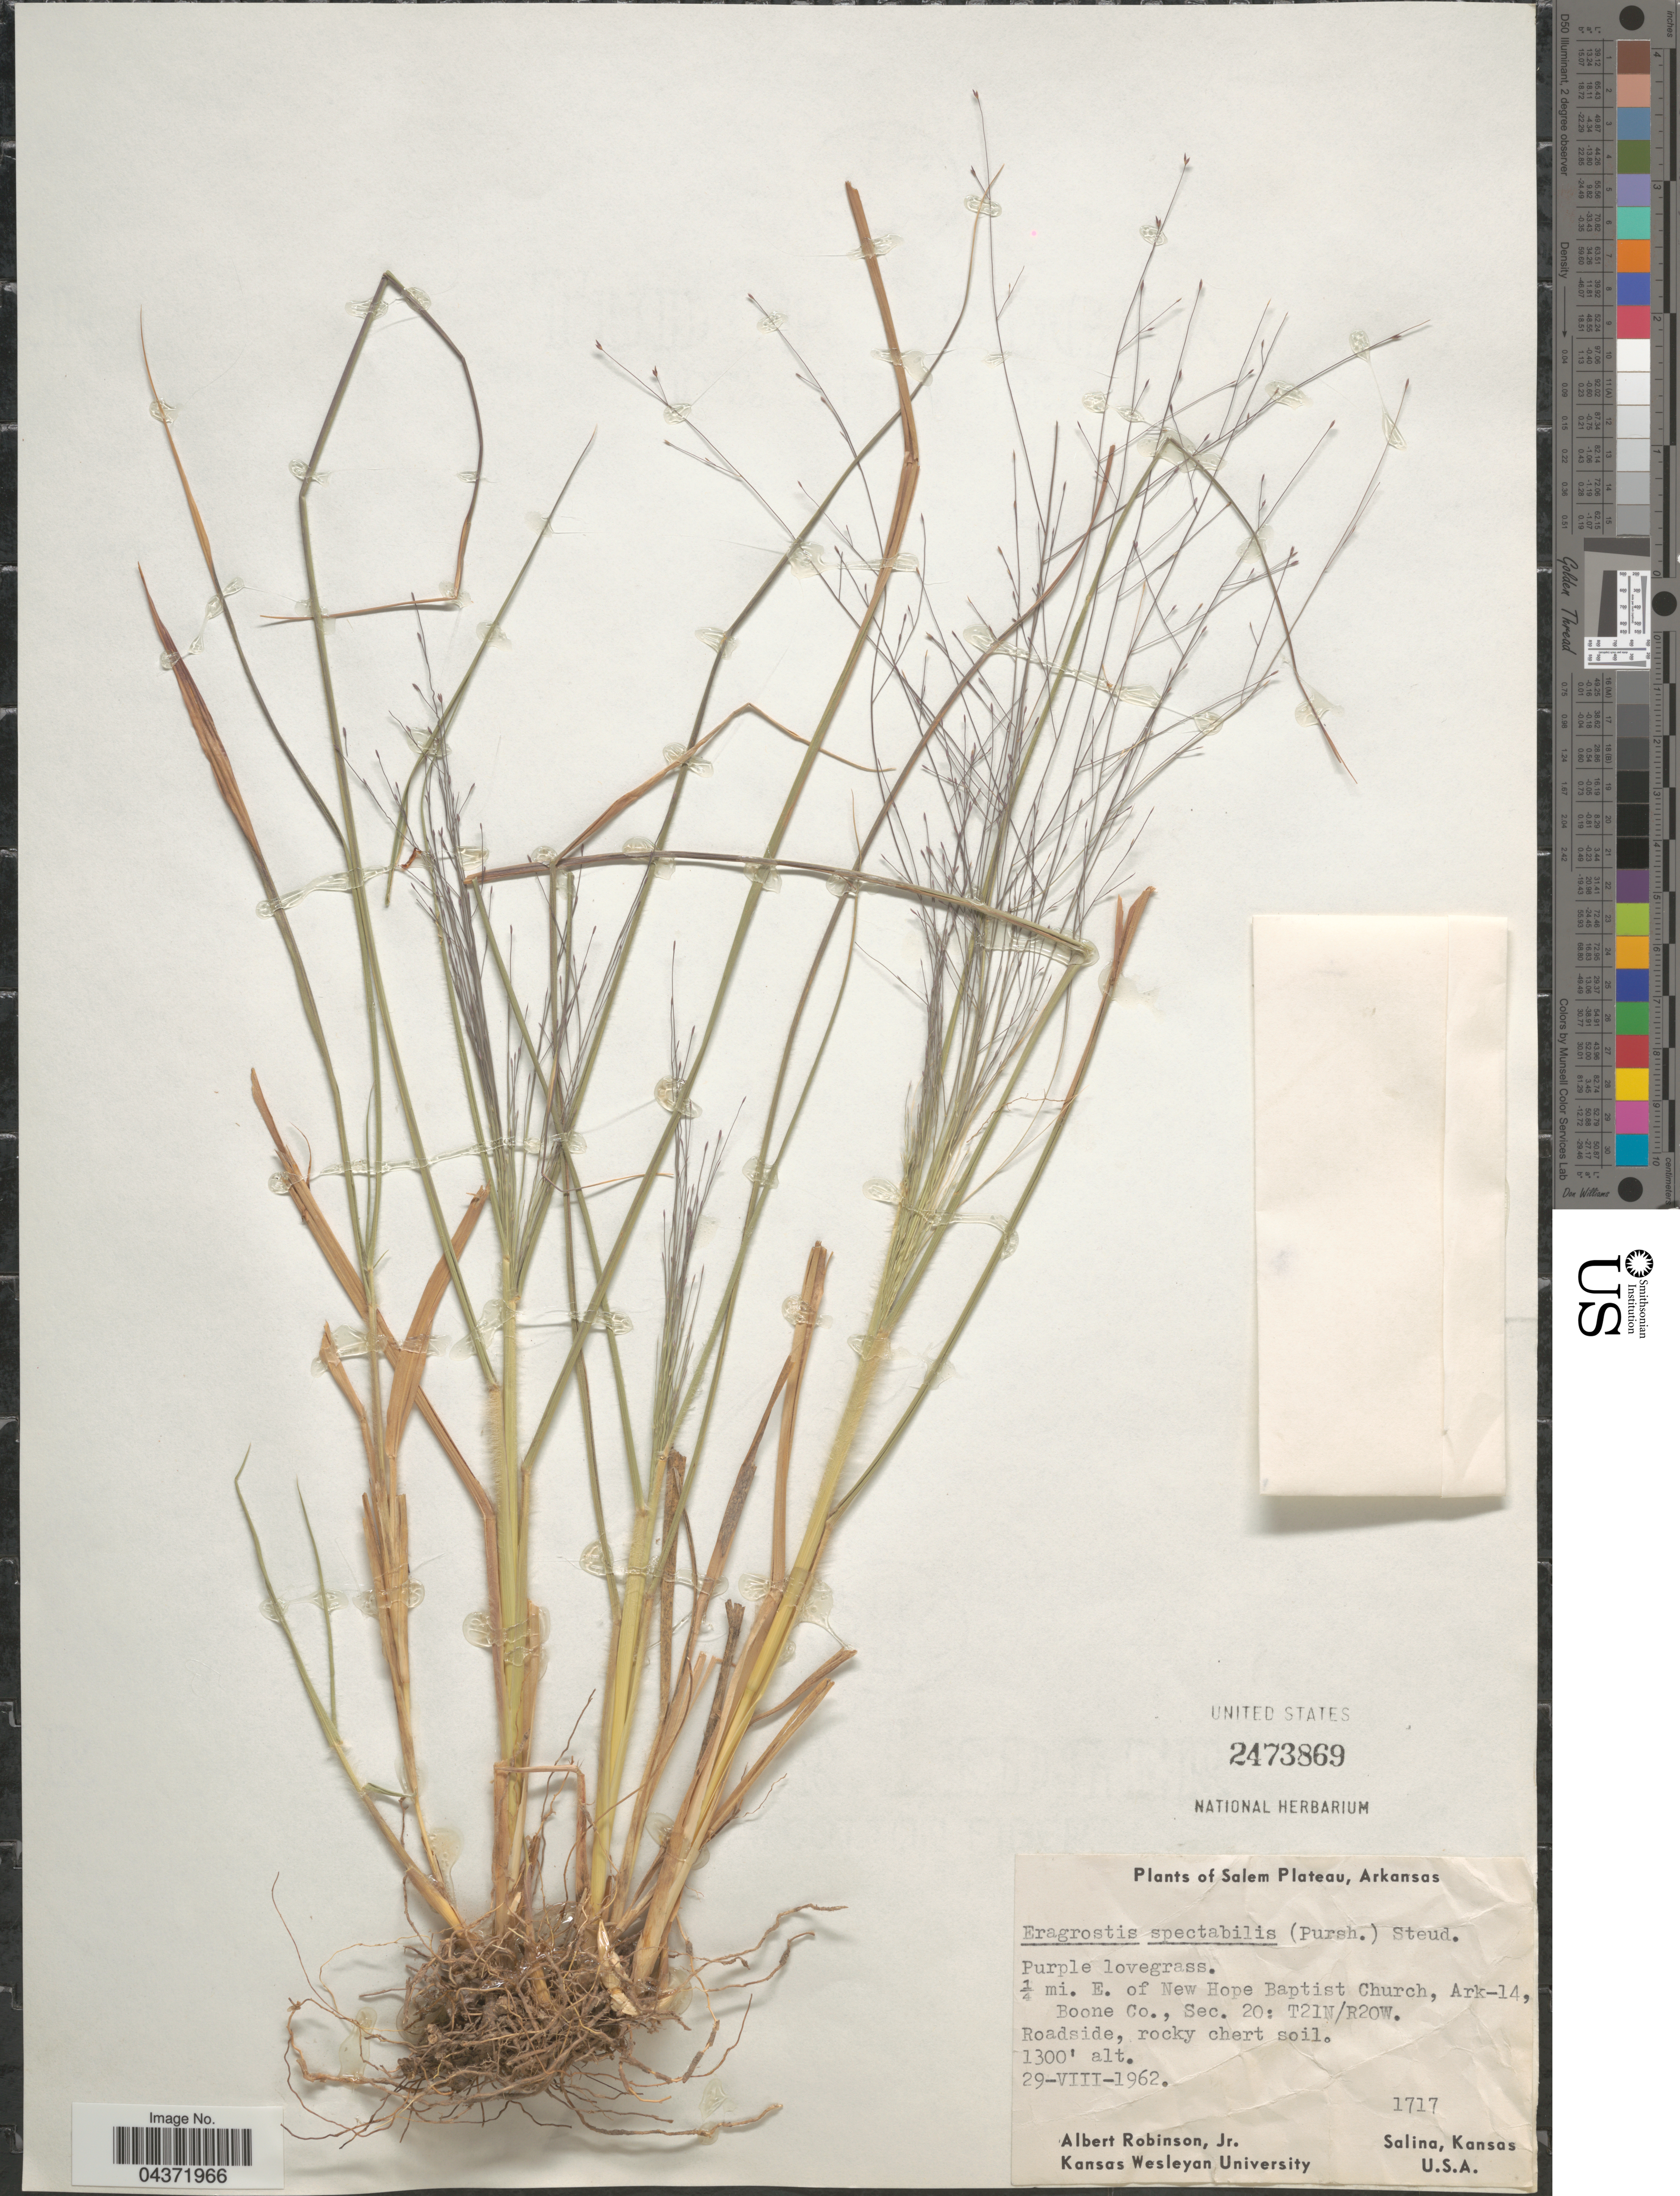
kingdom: Plantae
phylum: Tracheophyta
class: Liliopsida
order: Poales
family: Poaceae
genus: Eragrostis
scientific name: Eragrostis spectabilis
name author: (Pursh) Steud.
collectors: A. Robinson Jr.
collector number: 1717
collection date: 1962-08-29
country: United States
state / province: Arkansas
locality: Salem Plateau. ¼ mi. E. of New Hope Baptist Church, Ark-14, Boone Co., Sec. 20: T21N/R20W.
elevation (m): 396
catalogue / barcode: US 2473869